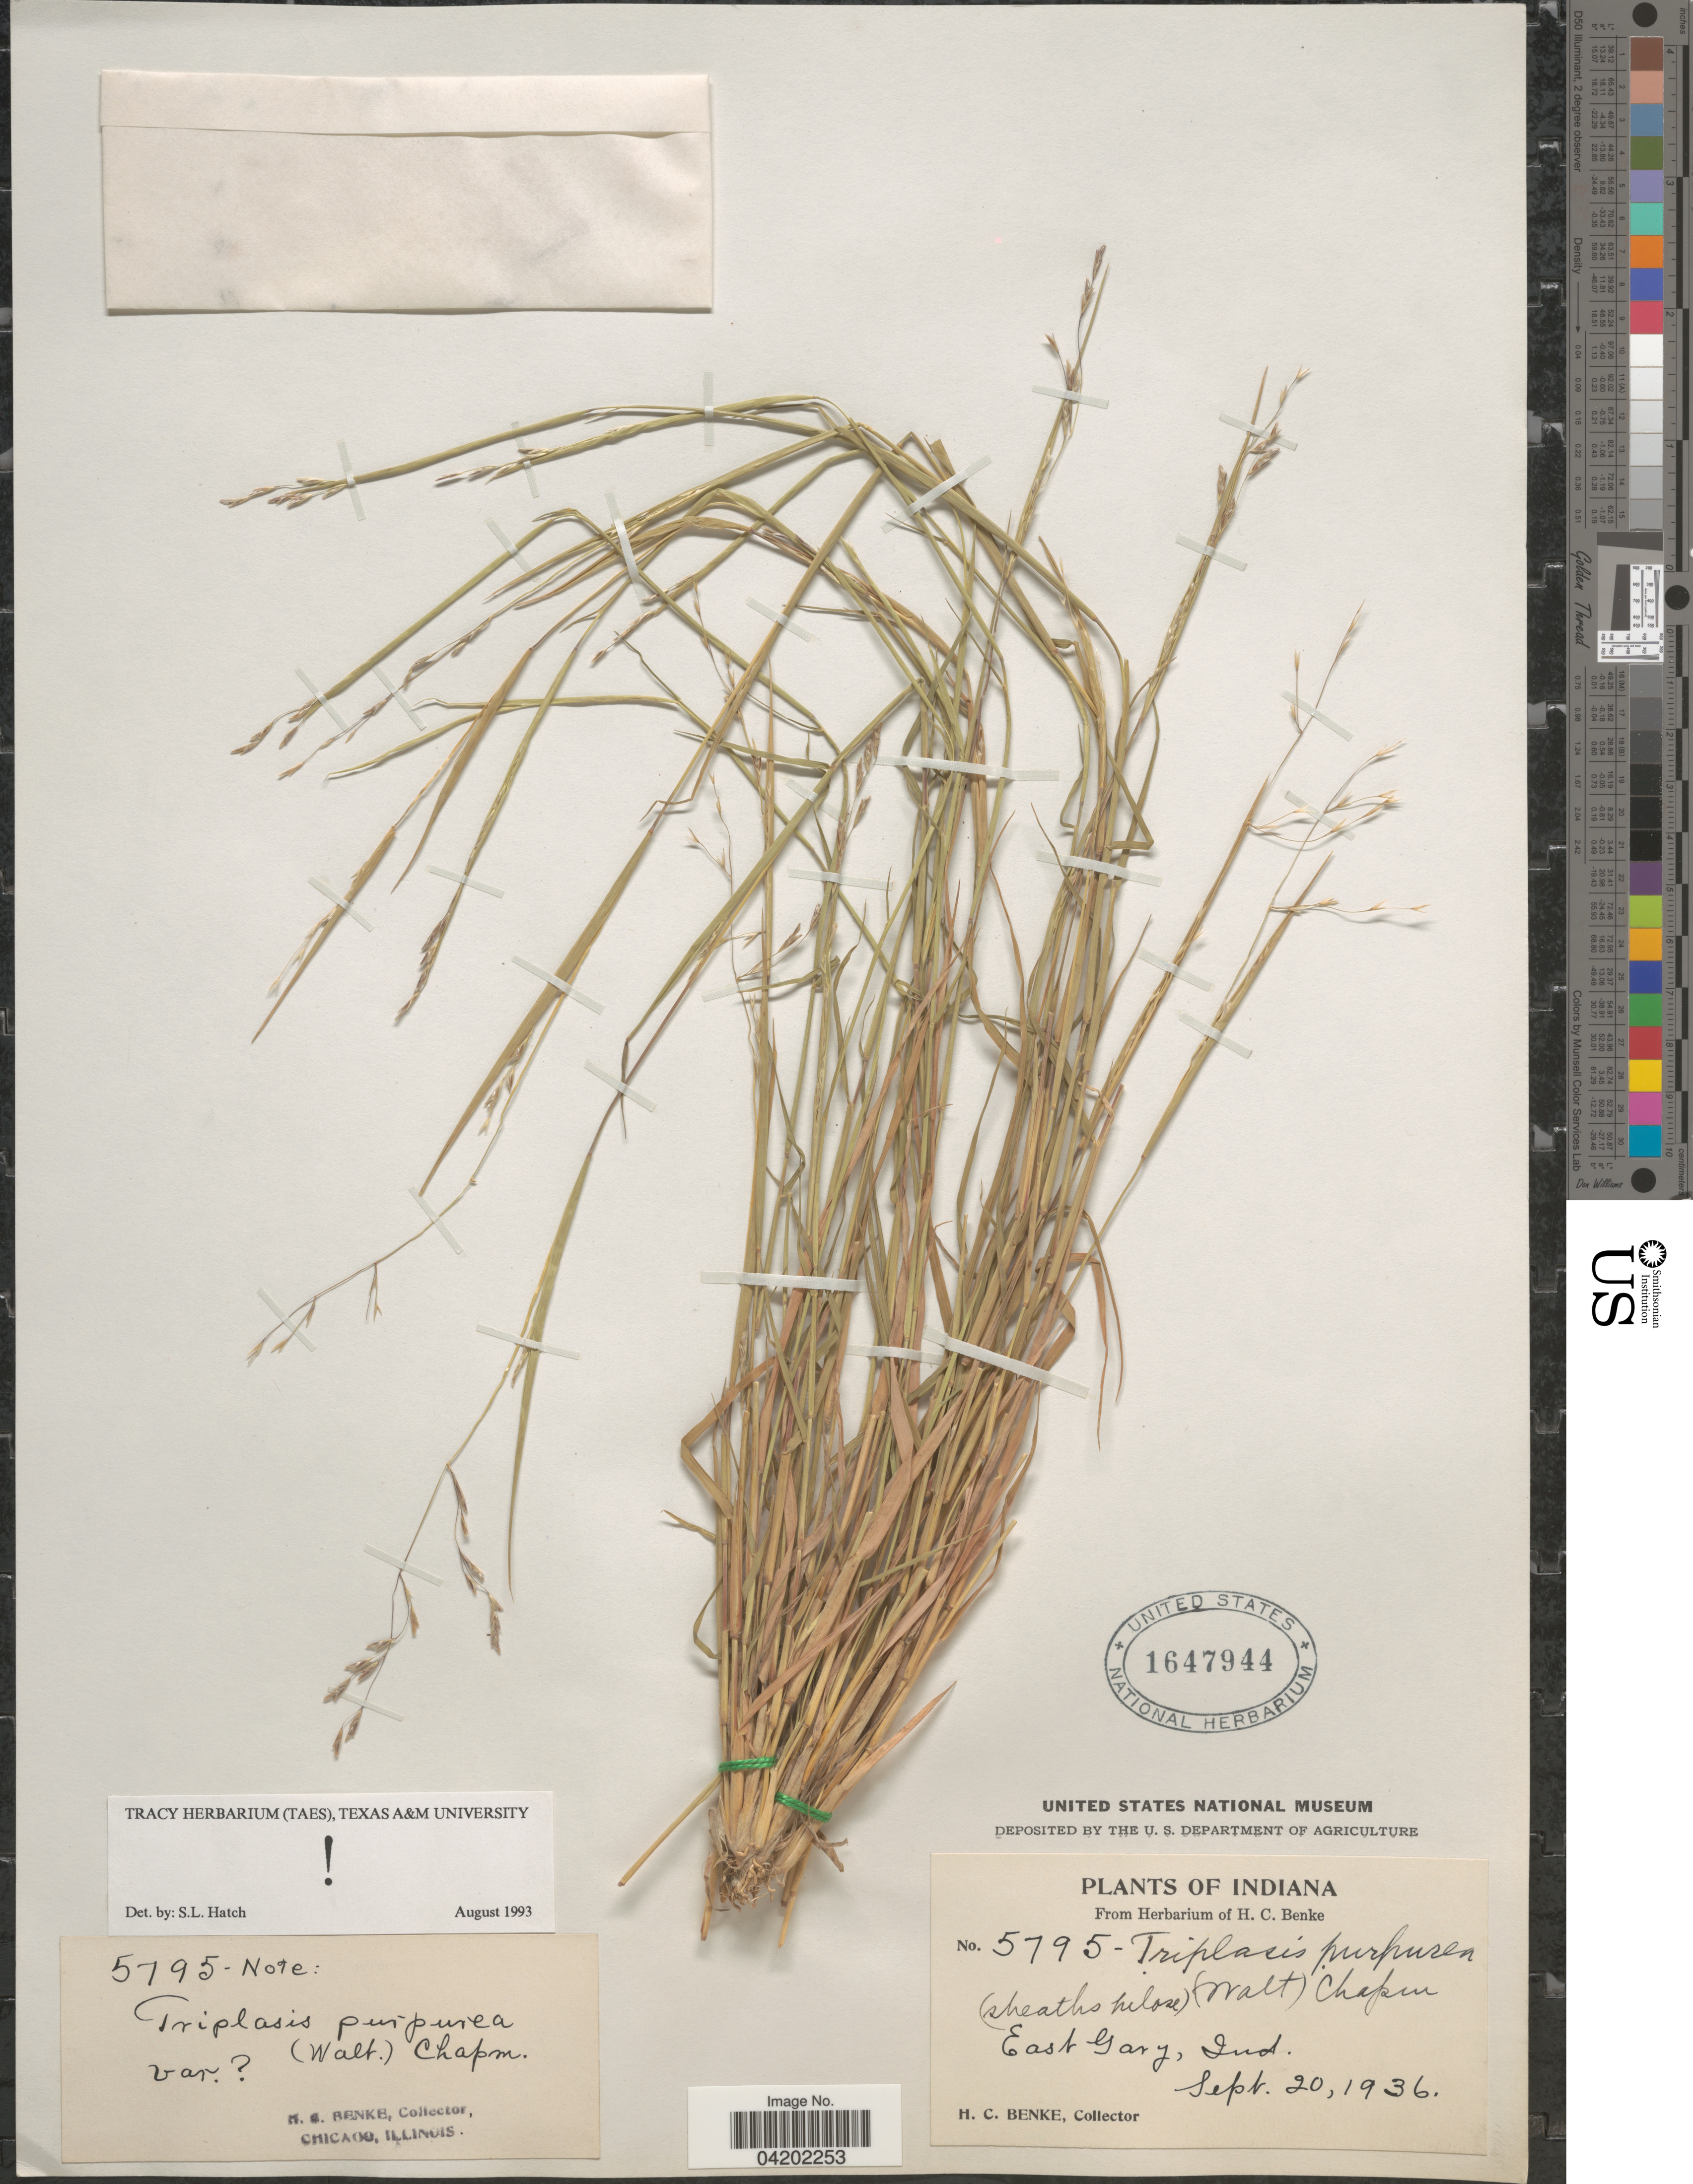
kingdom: Plantae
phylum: Tracheophyta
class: Liliopsida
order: Poales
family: Poaceae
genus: Triplasis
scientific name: Triplasis purpurea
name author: (Walter) Chapm.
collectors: H. Benke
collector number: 5795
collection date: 1936-09-20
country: United States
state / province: Indiana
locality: East Gary.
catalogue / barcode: US 1647944